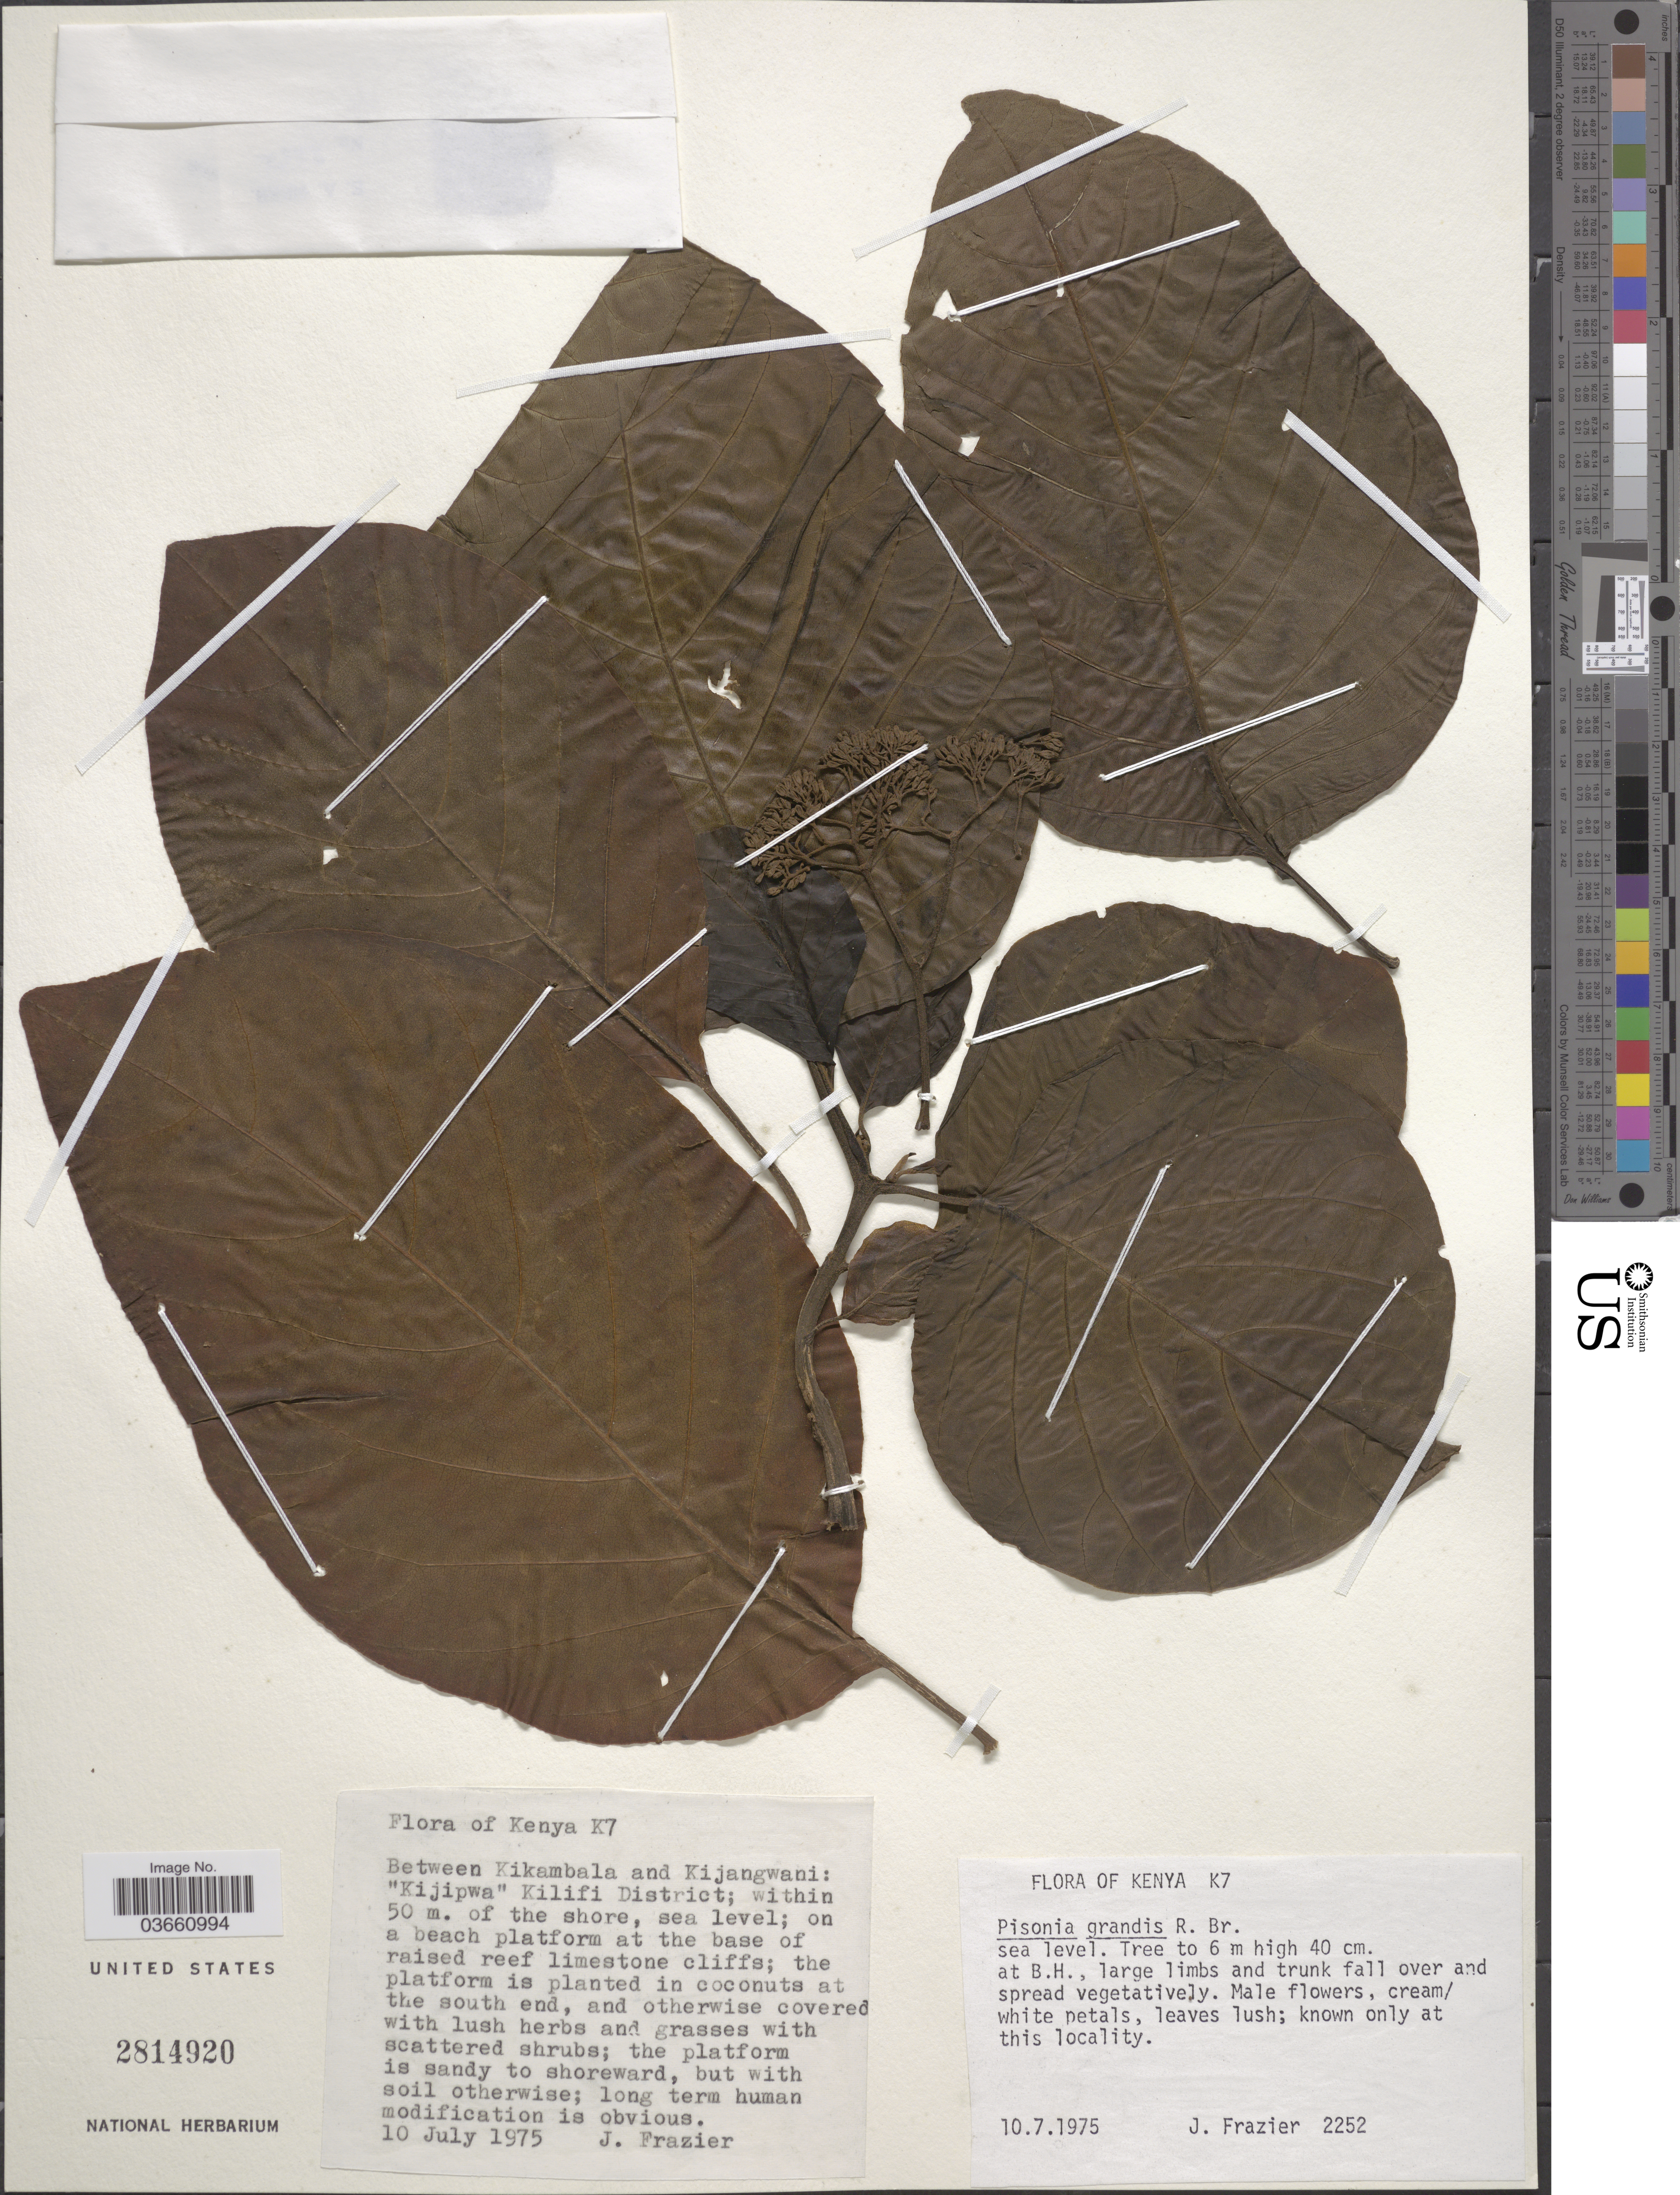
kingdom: Plantae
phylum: Tracheophyta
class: Magnoliopsida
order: Caryophyllales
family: Nyctaginaceae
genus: Pisonia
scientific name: Pisonia grandis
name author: R. Br.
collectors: J. Frazier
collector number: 2252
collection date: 1975-07-10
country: Kenya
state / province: Kilifi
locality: Kenya K7. Between Kikambala and Kijangwani: "Kijipwa" Kilifi District; within 50 m. of the shore.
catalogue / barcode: US 2814920